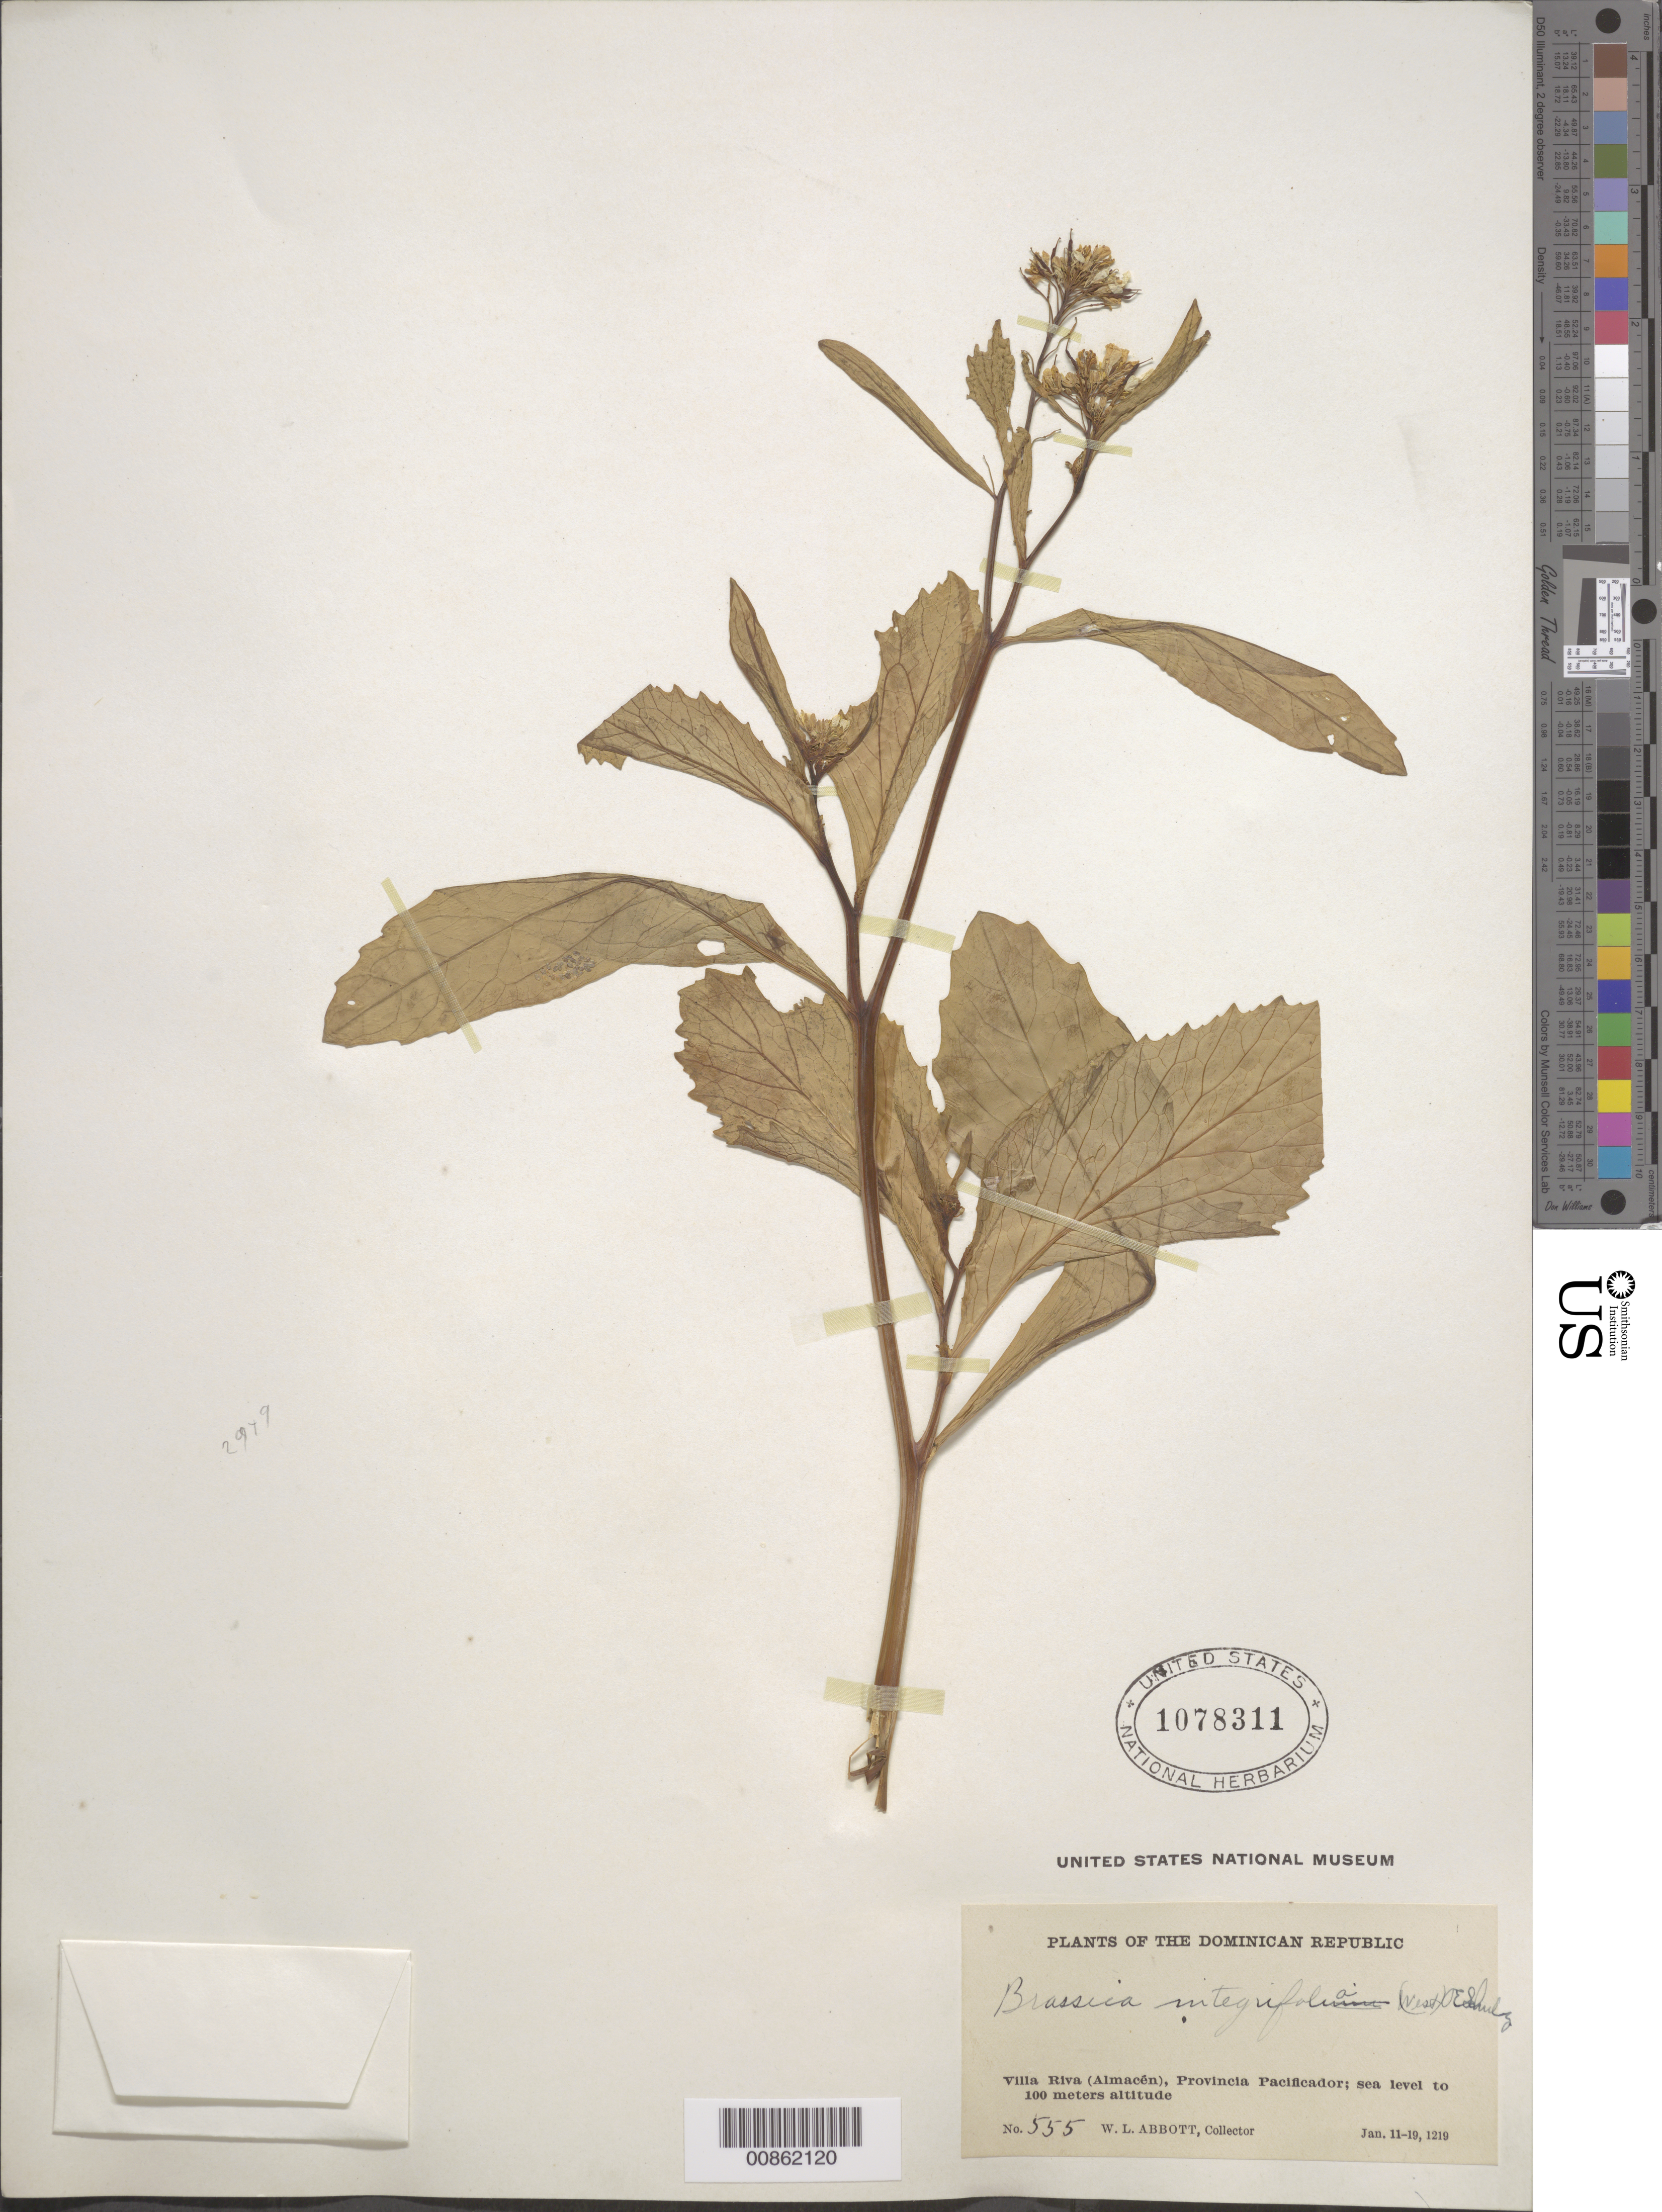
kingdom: Plantae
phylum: Tracheophyta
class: Magnoliopsida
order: Brassicales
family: Brassicaceae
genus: Brassica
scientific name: Brassica integrifolia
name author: (H. West) O.E. Schulz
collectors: W. L. Abbott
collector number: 555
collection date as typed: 11 Jan 1921 to 19 Jan 1921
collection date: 1921-01-11/1921-01-19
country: Dominican Republic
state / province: Duarte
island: Hispaniola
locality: Villa Riva (Almacén), Provincia Pacificador (obsolete).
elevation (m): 0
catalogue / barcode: US 1078311